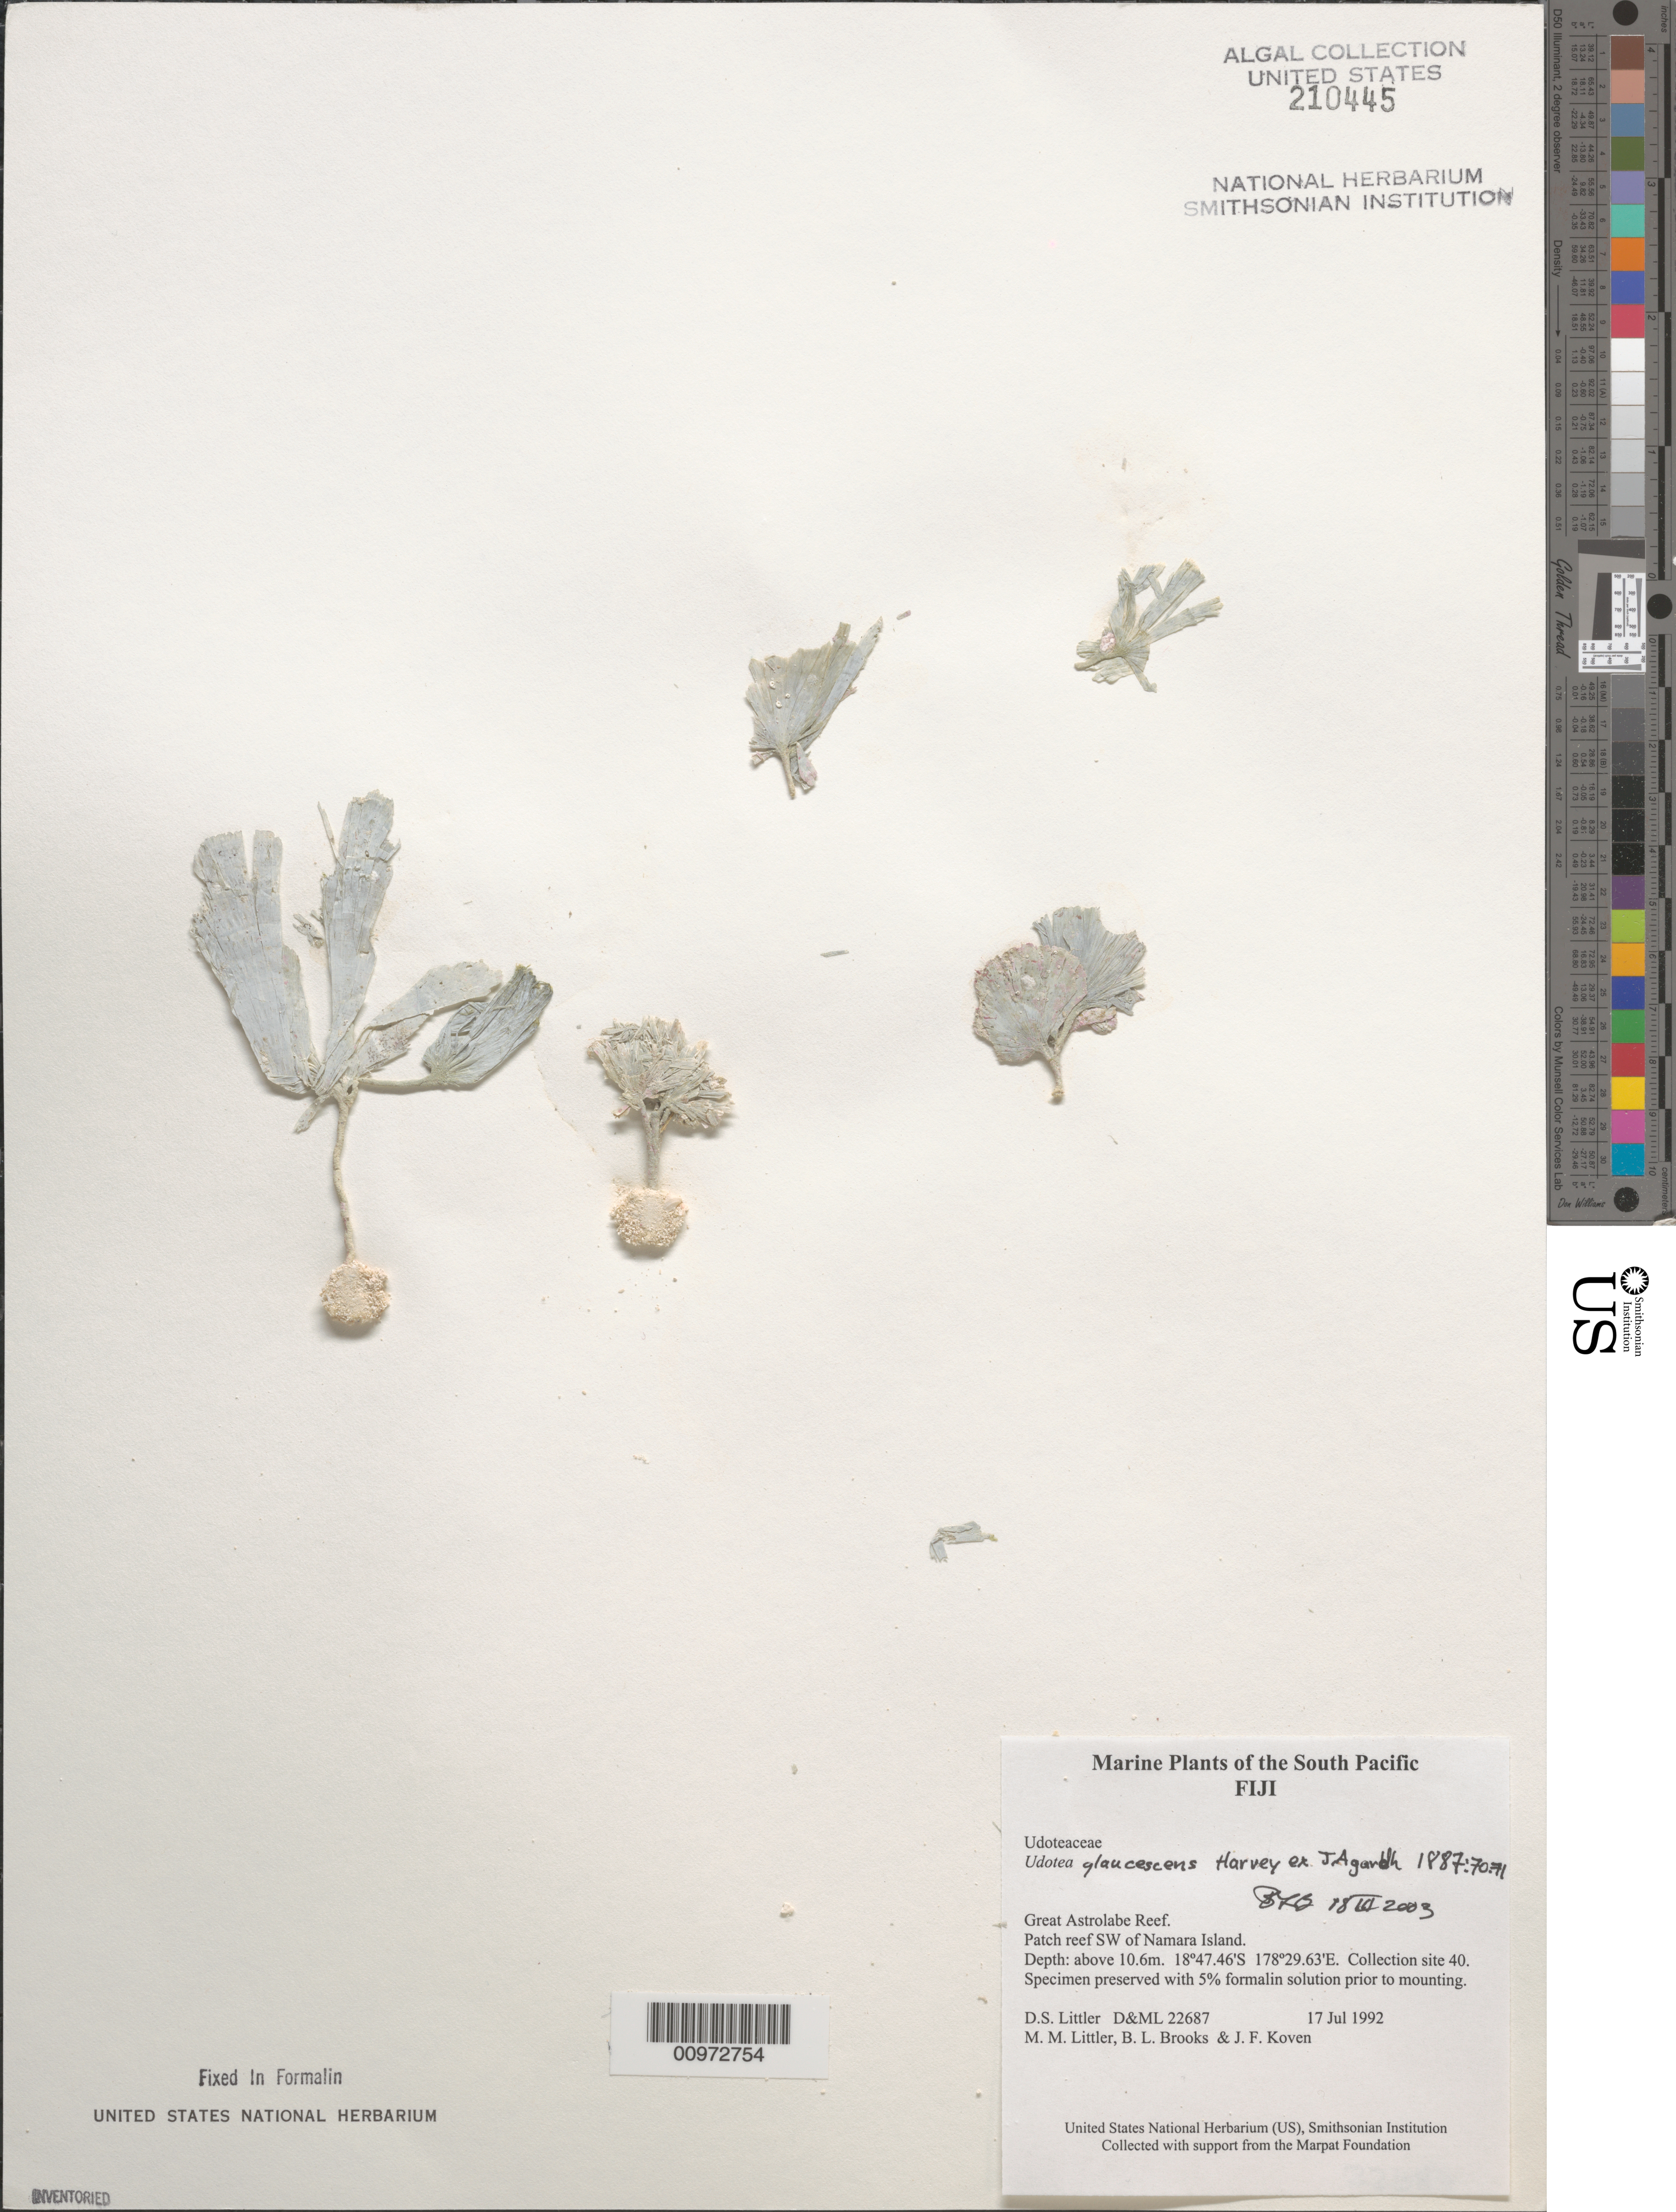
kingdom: Plantae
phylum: Chlorophyta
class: Ulvophyceae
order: Bryopsidales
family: Udoteaceae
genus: Udotea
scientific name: Udotea glaucescens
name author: Harv. ex J. Agardh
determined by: Brooks, B. L., (BOT), Smithsonian Institution - National Museum of Natural History (UNITED STATES)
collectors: D. S. Littler, M. M. Littler, B. Brooks & J. Koven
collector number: D&ML 22687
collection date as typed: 17 Jul 1992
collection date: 1992-07-17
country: Fiji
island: Great Astrolabe Reef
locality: Great Astrolabe Reef, patch reef southwest of Namara Island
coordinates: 18 47.46'S, 178 29.63'E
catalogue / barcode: US 210445